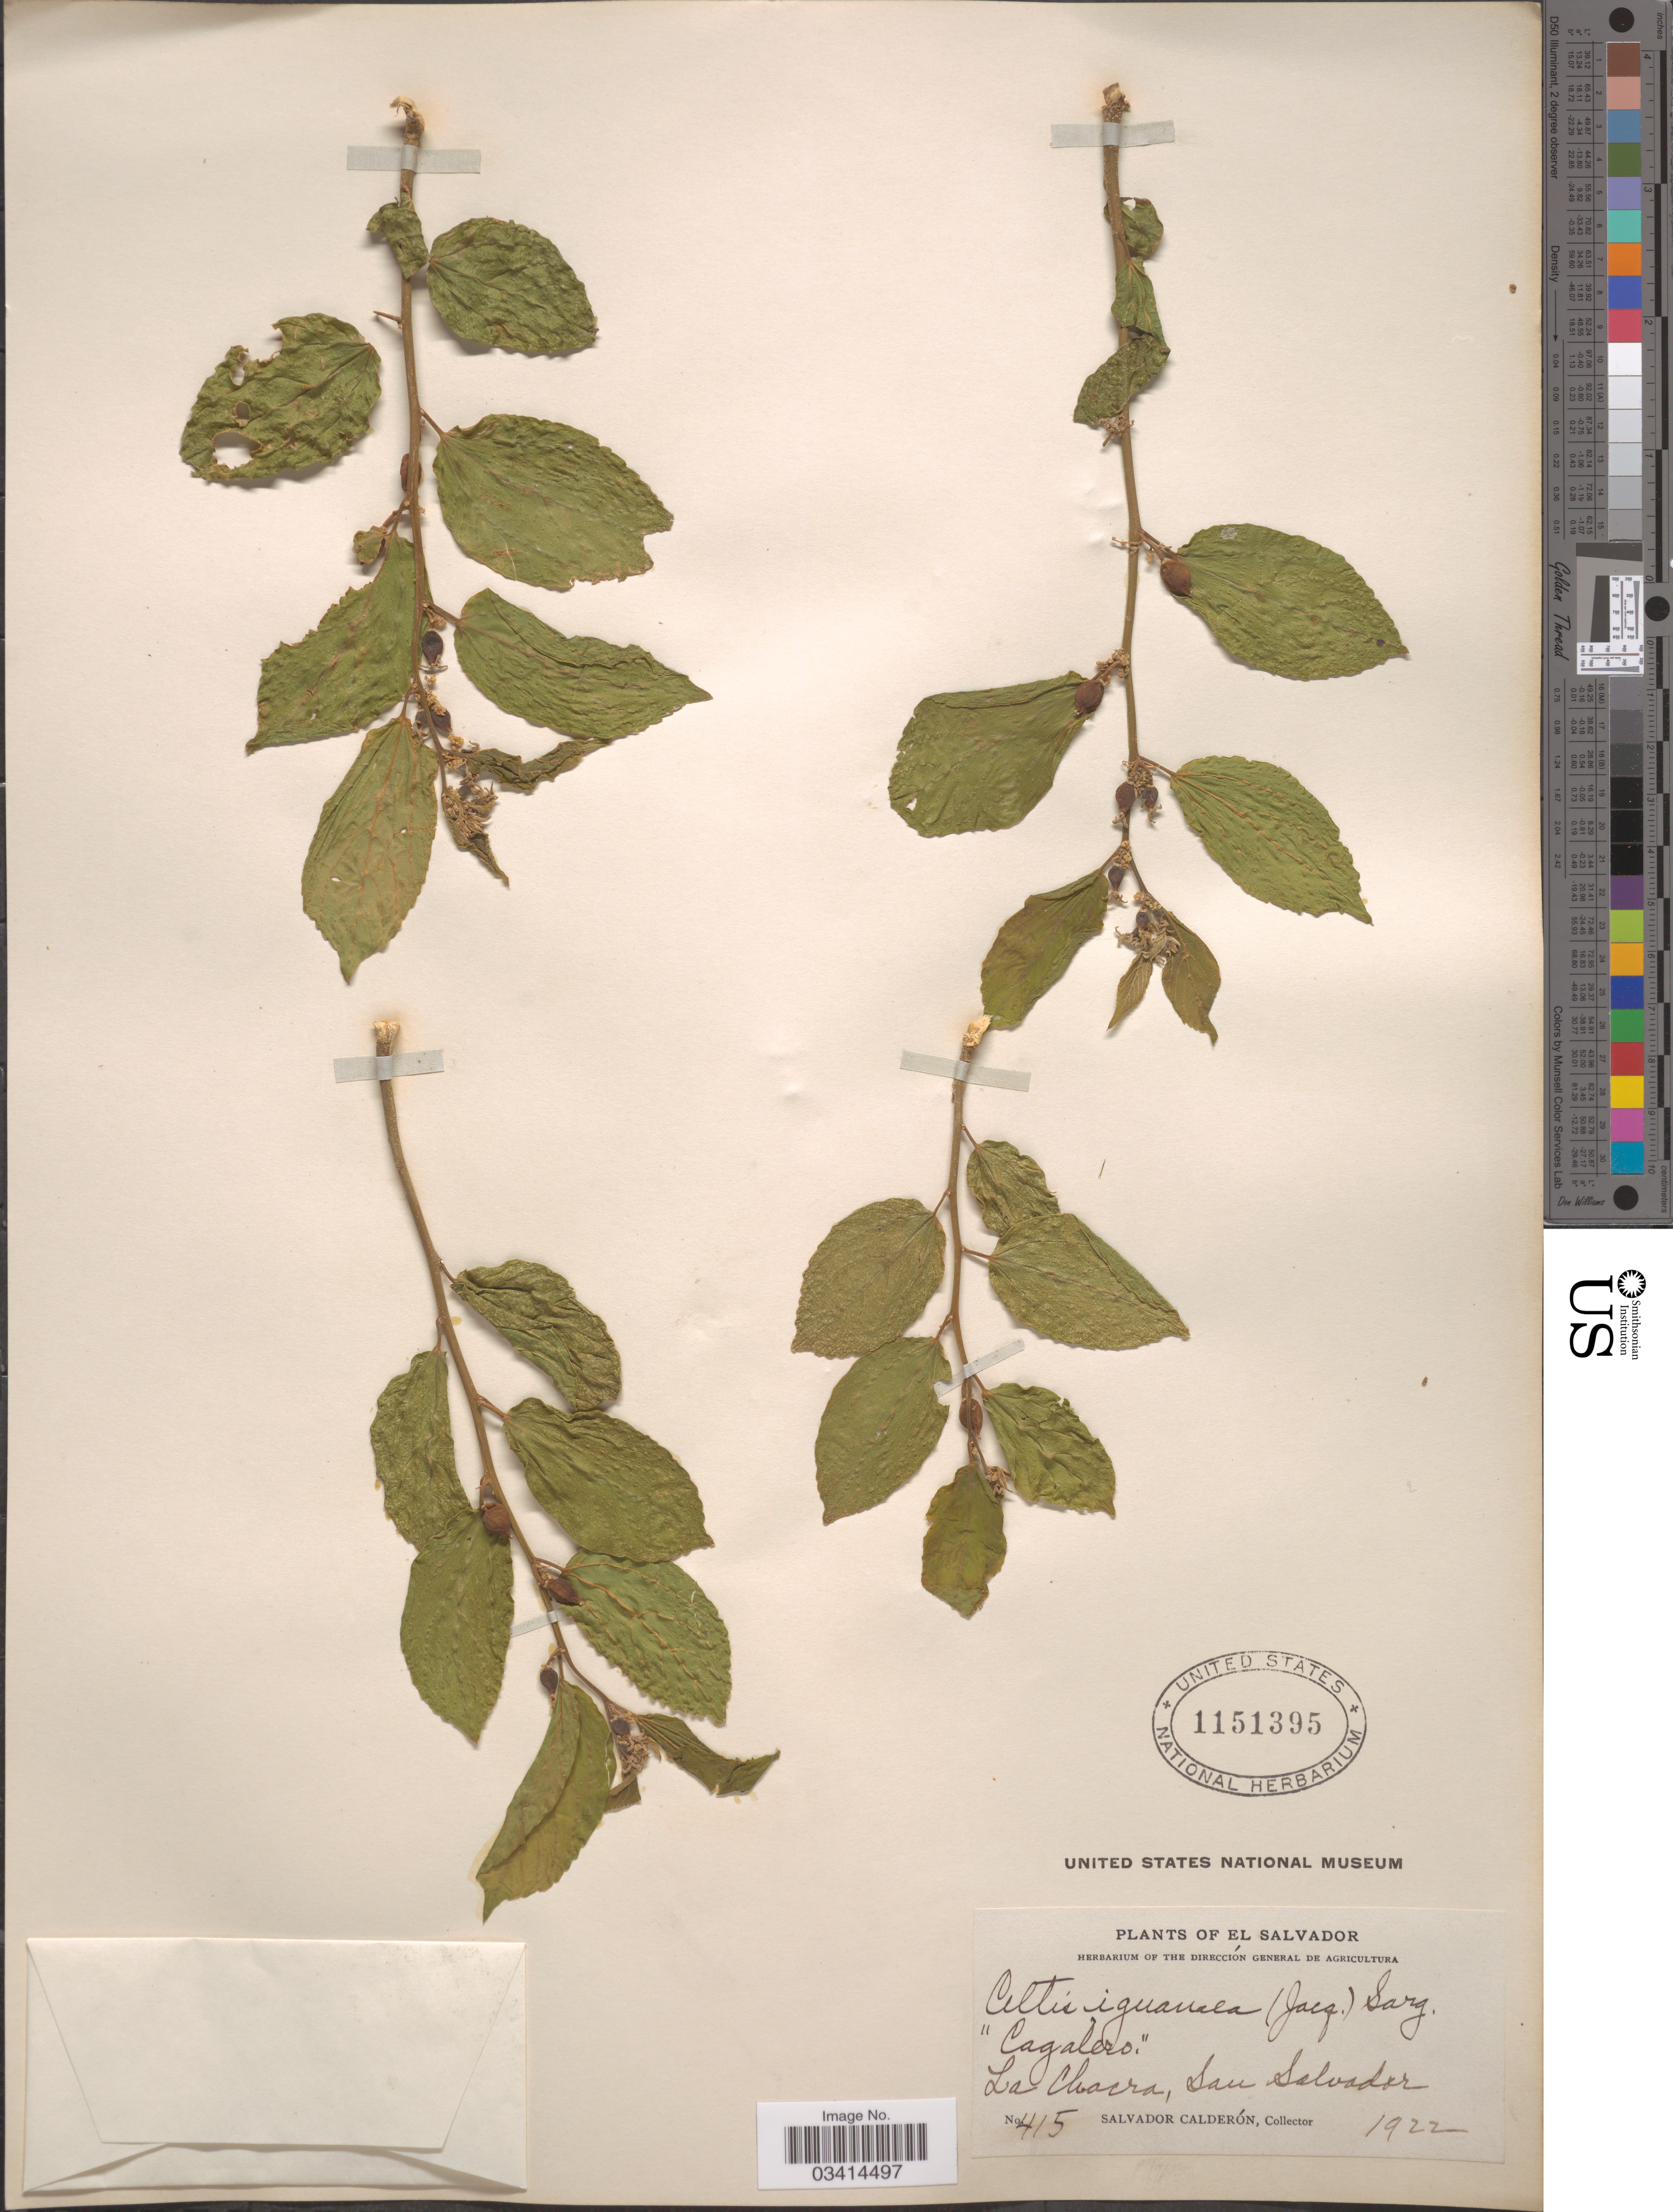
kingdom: Plantae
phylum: Tracheophyta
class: Magnoliopsida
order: Rosales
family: Cannabaceae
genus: Celtis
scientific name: Celtis iguanaea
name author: (Jacq.) Sarg.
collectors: S. Calderón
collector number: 415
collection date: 1922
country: El Salvador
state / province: San Salvador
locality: La Chacra.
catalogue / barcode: US 1151395